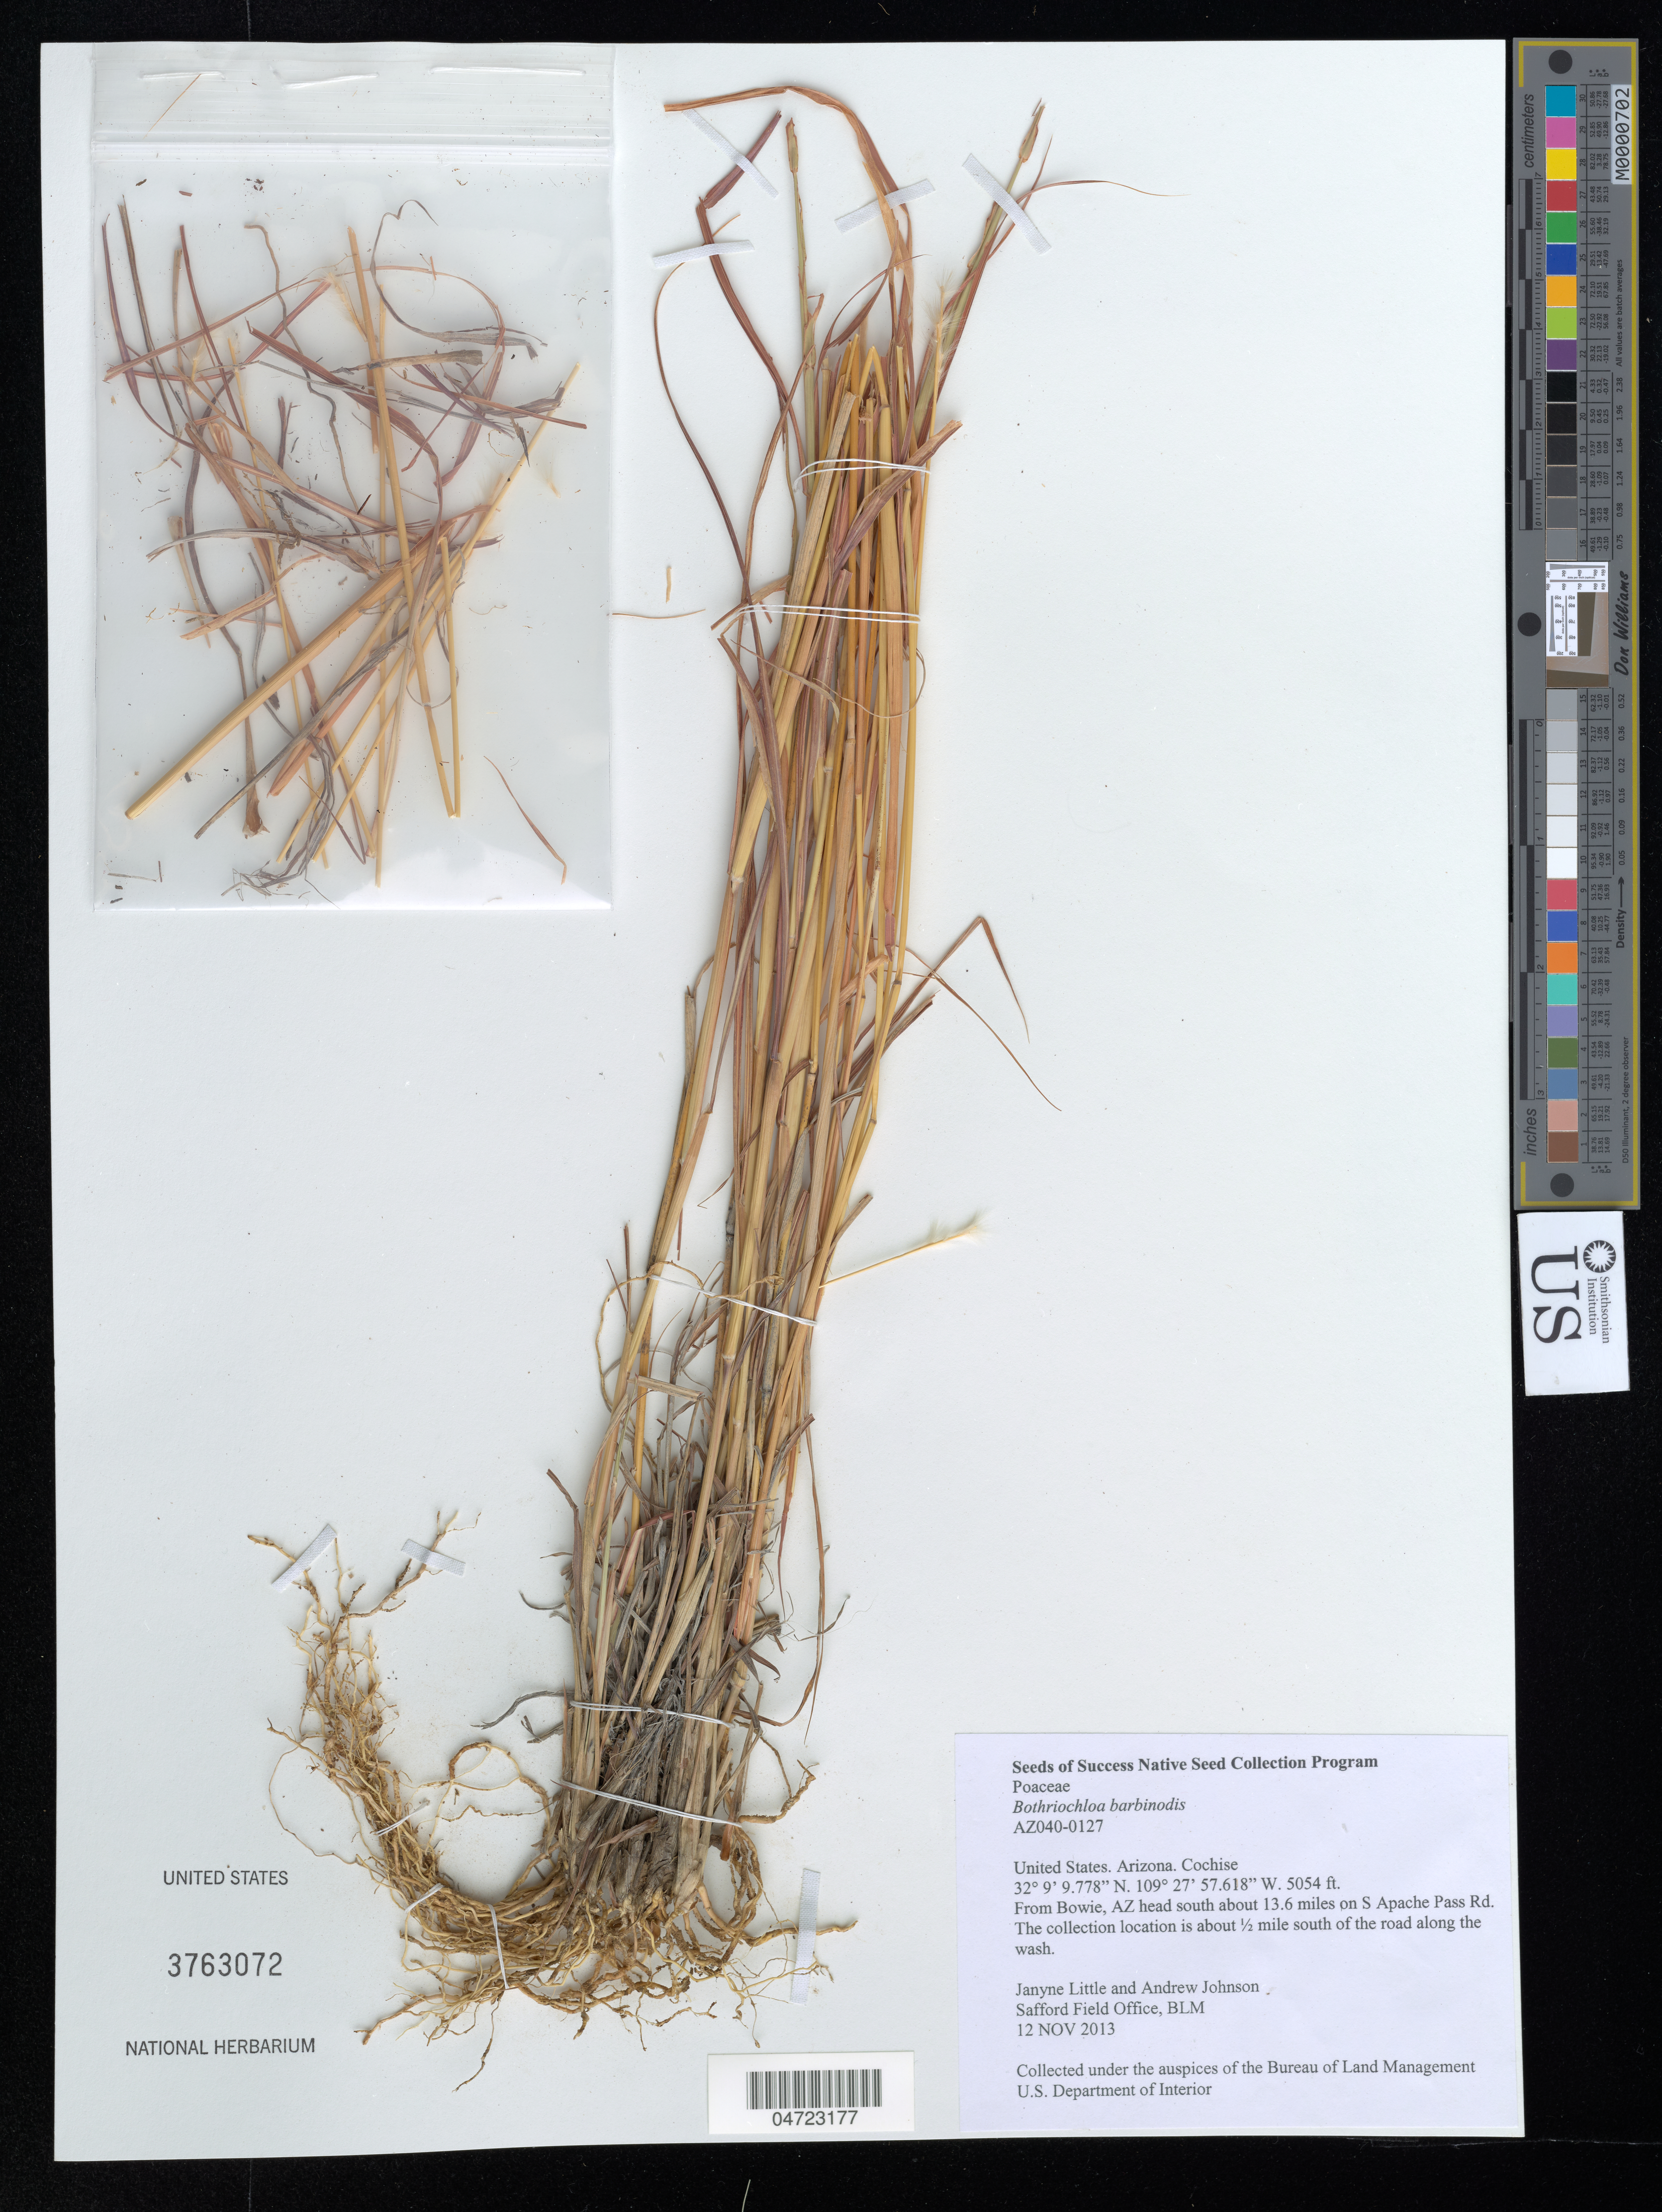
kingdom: Plantae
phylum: Tracheophyta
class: Liliopsida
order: Poales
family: Poaceae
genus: Bothriochloa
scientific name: Bothriochloa barbinodis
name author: (Lag.) Herter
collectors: J. Little & A. Johnson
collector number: AZ040-0127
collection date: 2013-11-12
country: United States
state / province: Arizona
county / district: Cochise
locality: Cochise. From Bowie, AZ head south about 13.6 miles on S Apache Pass Rd. The collection location is about ½ mile south of the road along the wash.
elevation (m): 1540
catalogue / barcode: US 3763072